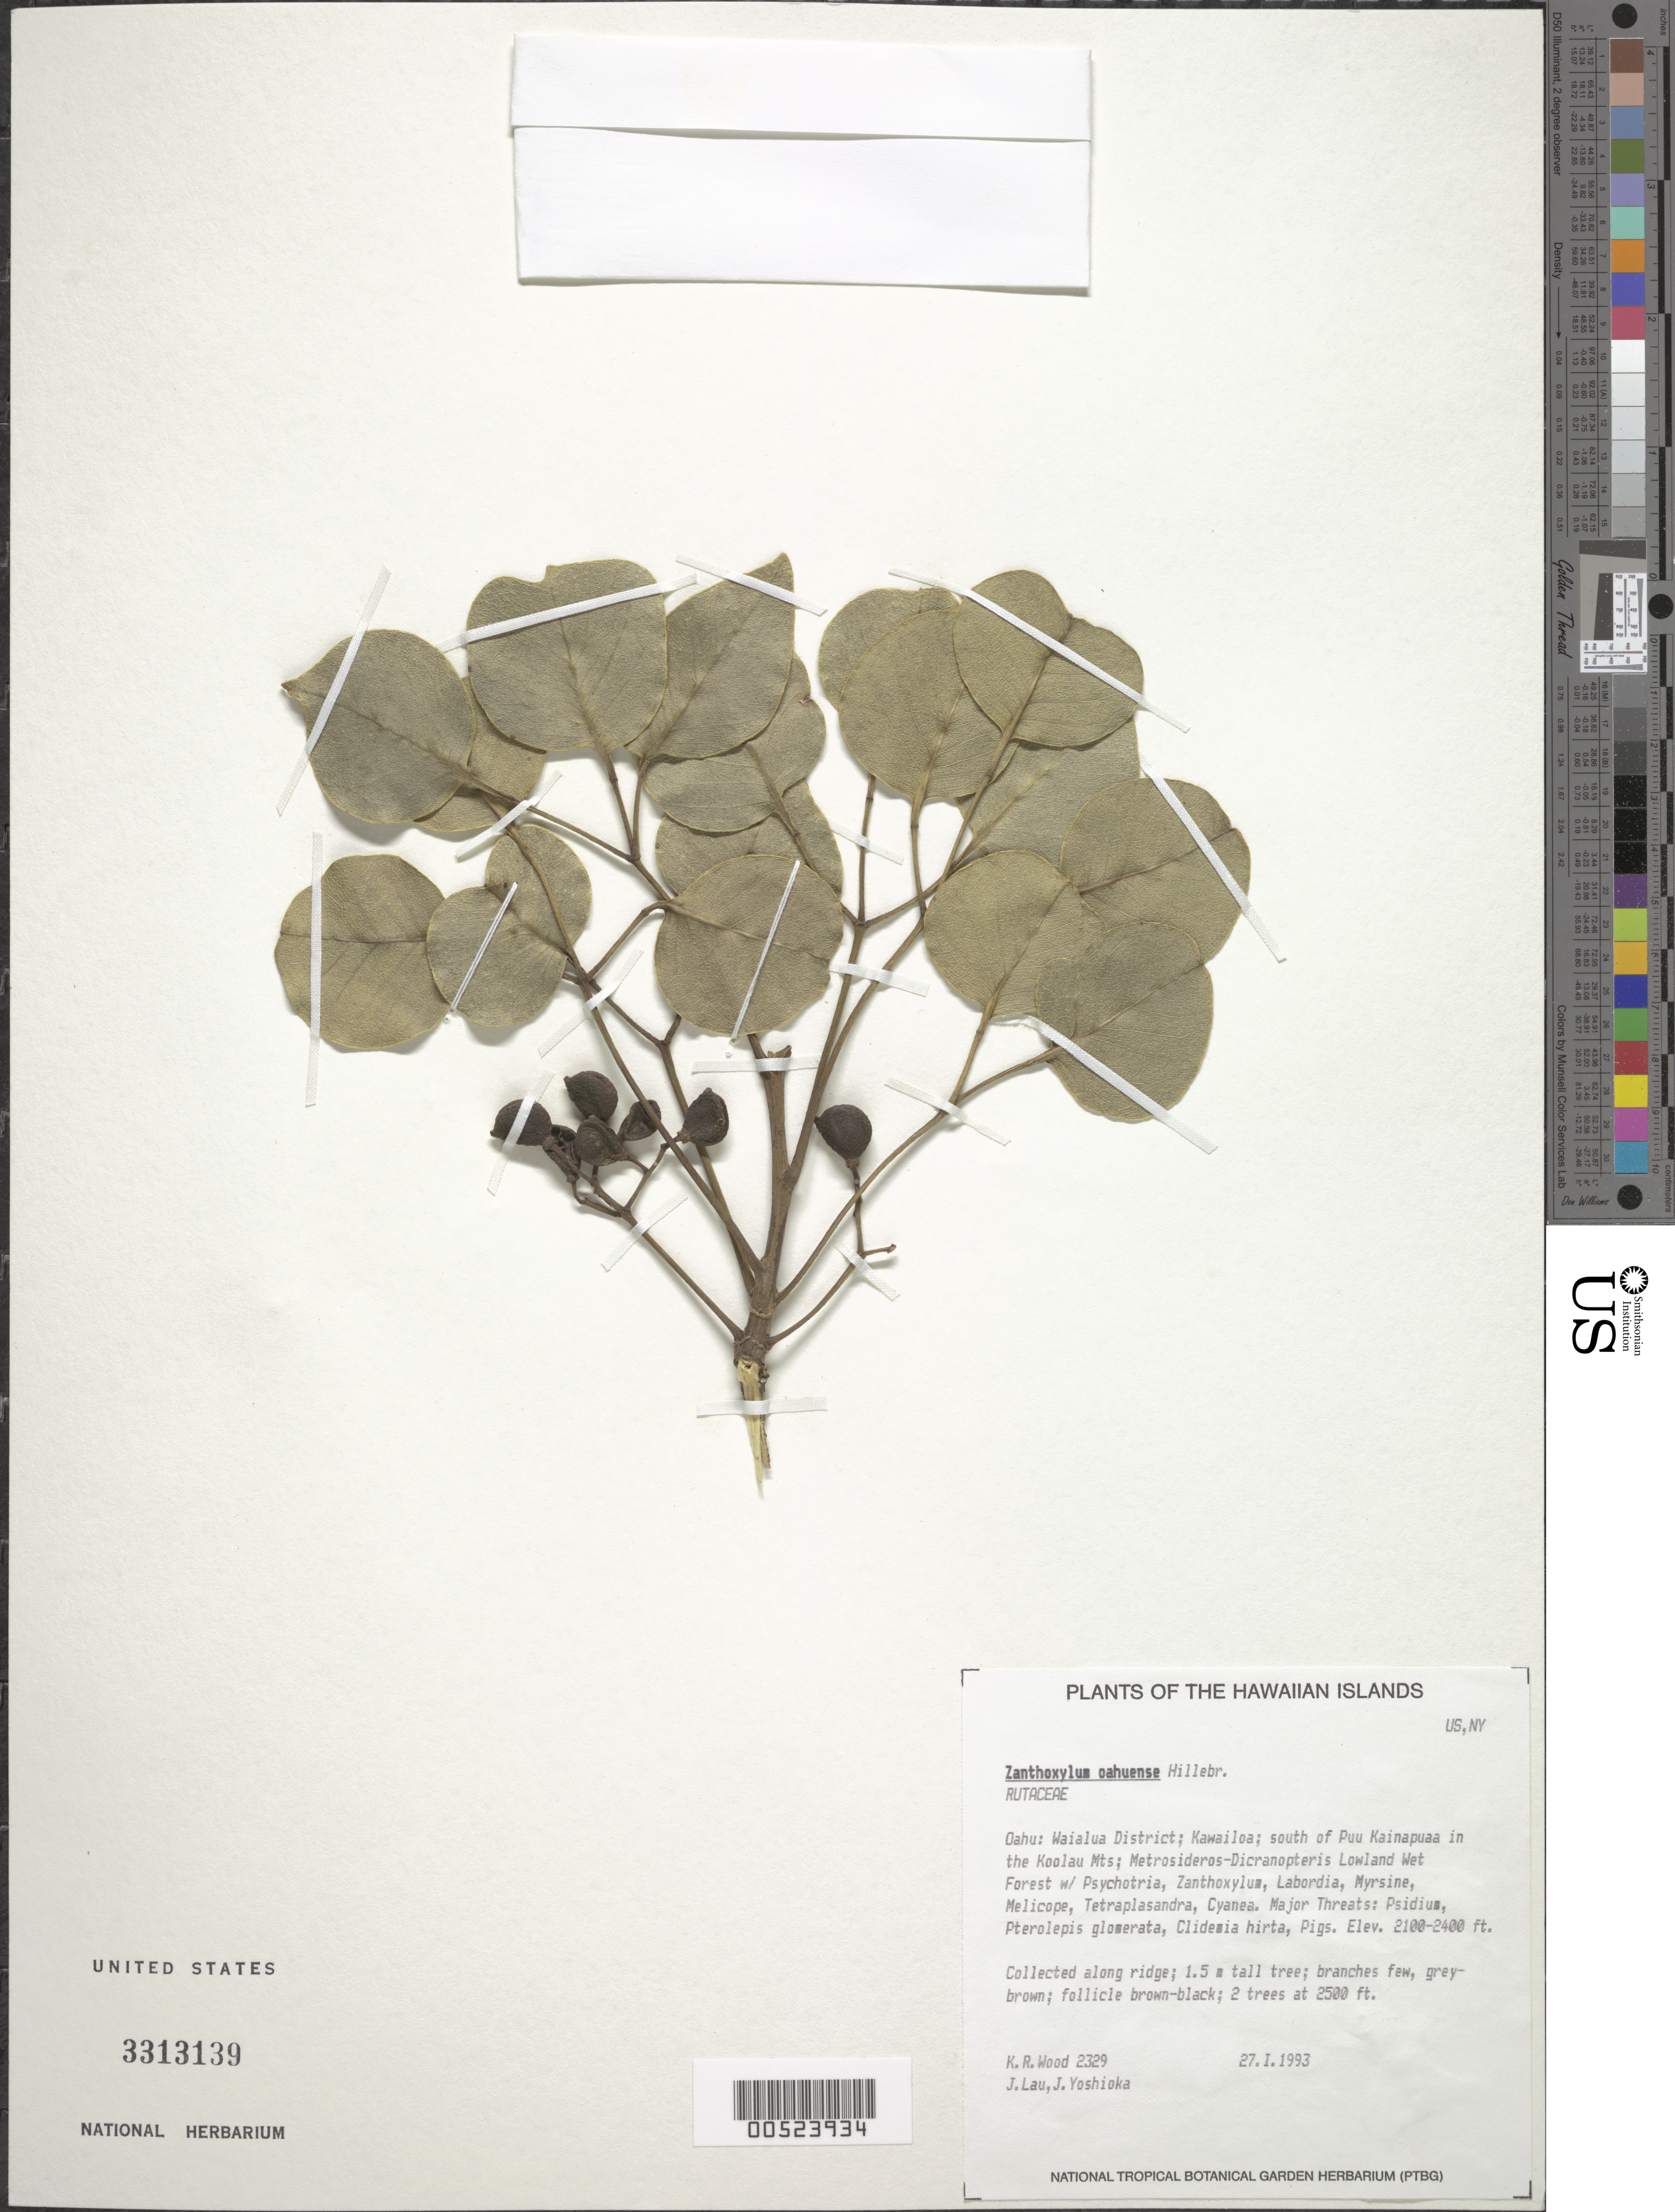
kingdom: Plantae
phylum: Tracheophyta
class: Magnoliopsida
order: Sapindales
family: Rutaceae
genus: Zanthoxylum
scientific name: Zanthoxylum oahuense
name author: Hillebr.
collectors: K. R. Wood, J. Lau & J. Yoshioka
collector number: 2329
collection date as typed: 27 Jan 1993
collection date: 1993-01-27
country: United States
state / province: Hawaii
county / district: Honolulu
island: Oahu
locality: Waialua Dist, Kawailoa, S of Puu Kainapuaa in the Koolau Mts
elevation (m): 640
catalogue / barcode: US 3313139